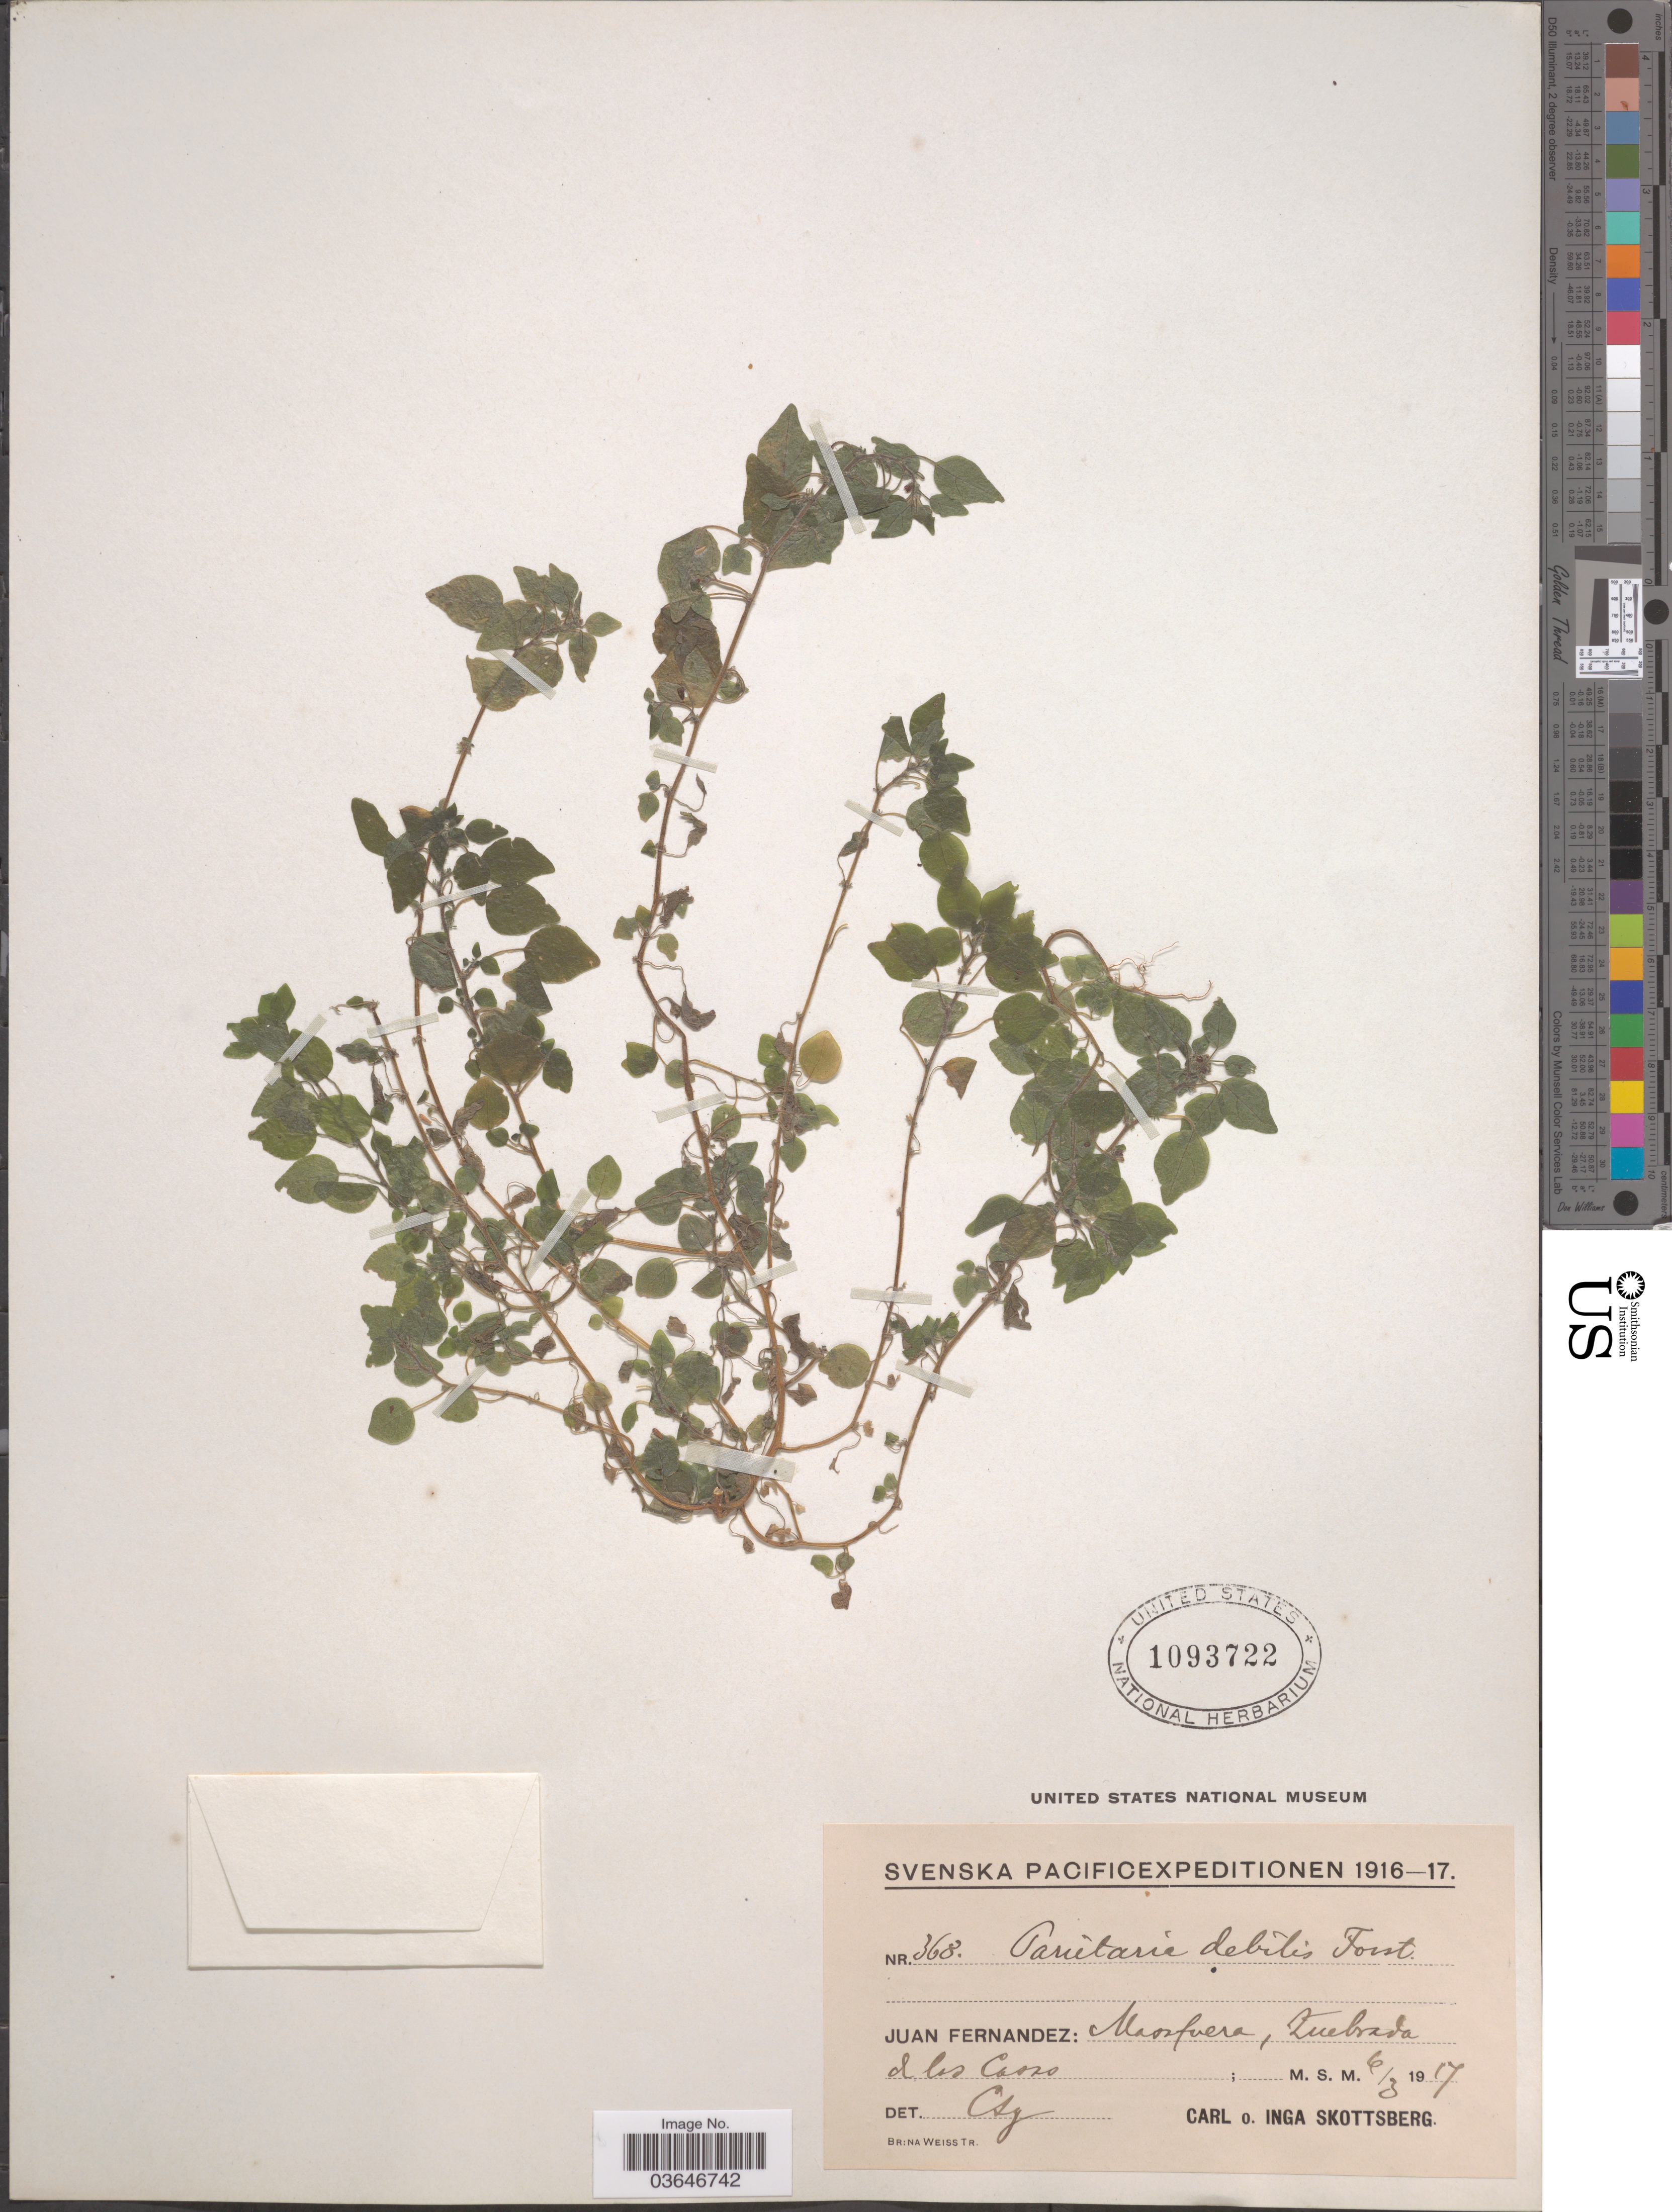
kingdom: Plantae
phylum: Tracheophyta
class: Magnoliopsida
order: Rosales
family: Urticaceae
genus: Parietaria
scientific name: Parietaria debilis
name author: G. Forst.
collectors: C. Skottsberg & I. Skottsberg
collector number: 368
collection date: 1917-03-06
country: Chile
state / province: Valparaíso (V)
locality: Juan Fernandez: Masafuera, Quebrada de los Casas.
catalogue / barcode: US 1093722